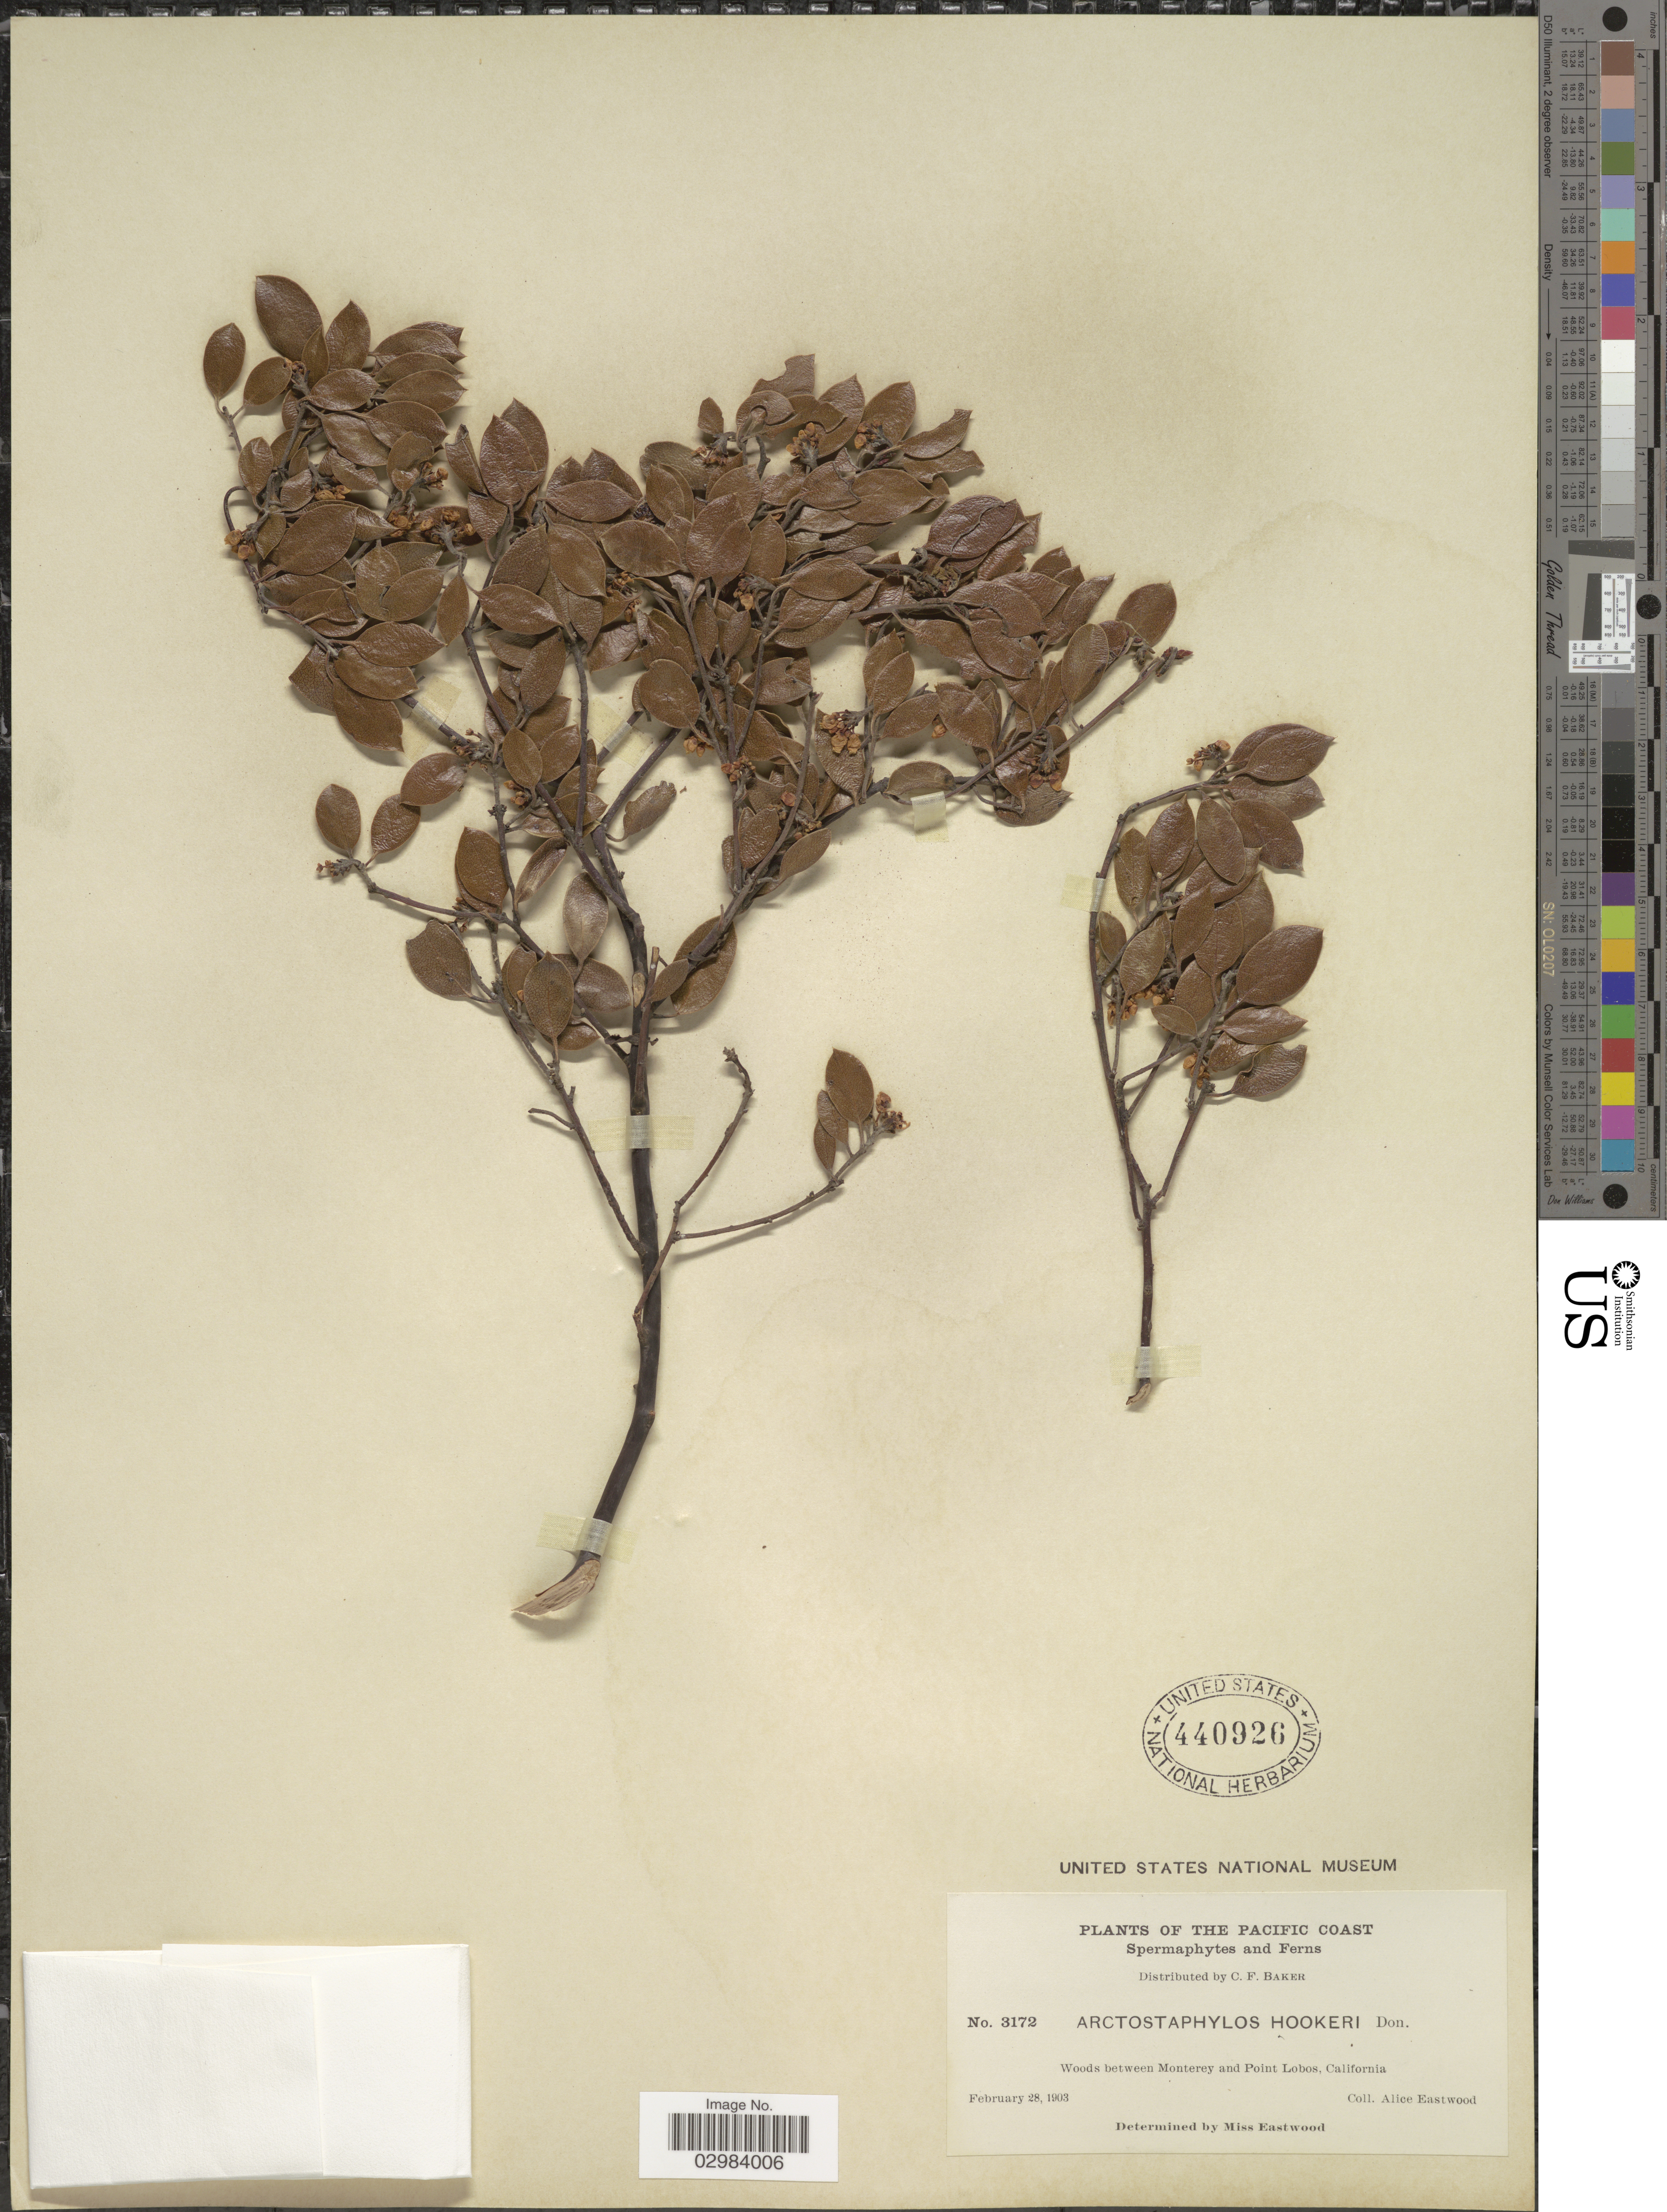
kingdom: Plantae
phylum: Tracheophyta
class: Magnoliopsida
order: Ericales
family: Ericaceae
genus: Arctostaphylos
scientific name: Arctostaphylos hookeri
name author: G. Don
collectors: A. Eastwood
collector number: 3172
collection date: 1903-02-28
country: United States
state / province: California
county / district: Monterey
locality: The Pacific Coast, Woods between Monterey and Point Lobos.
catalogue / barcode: US 440926